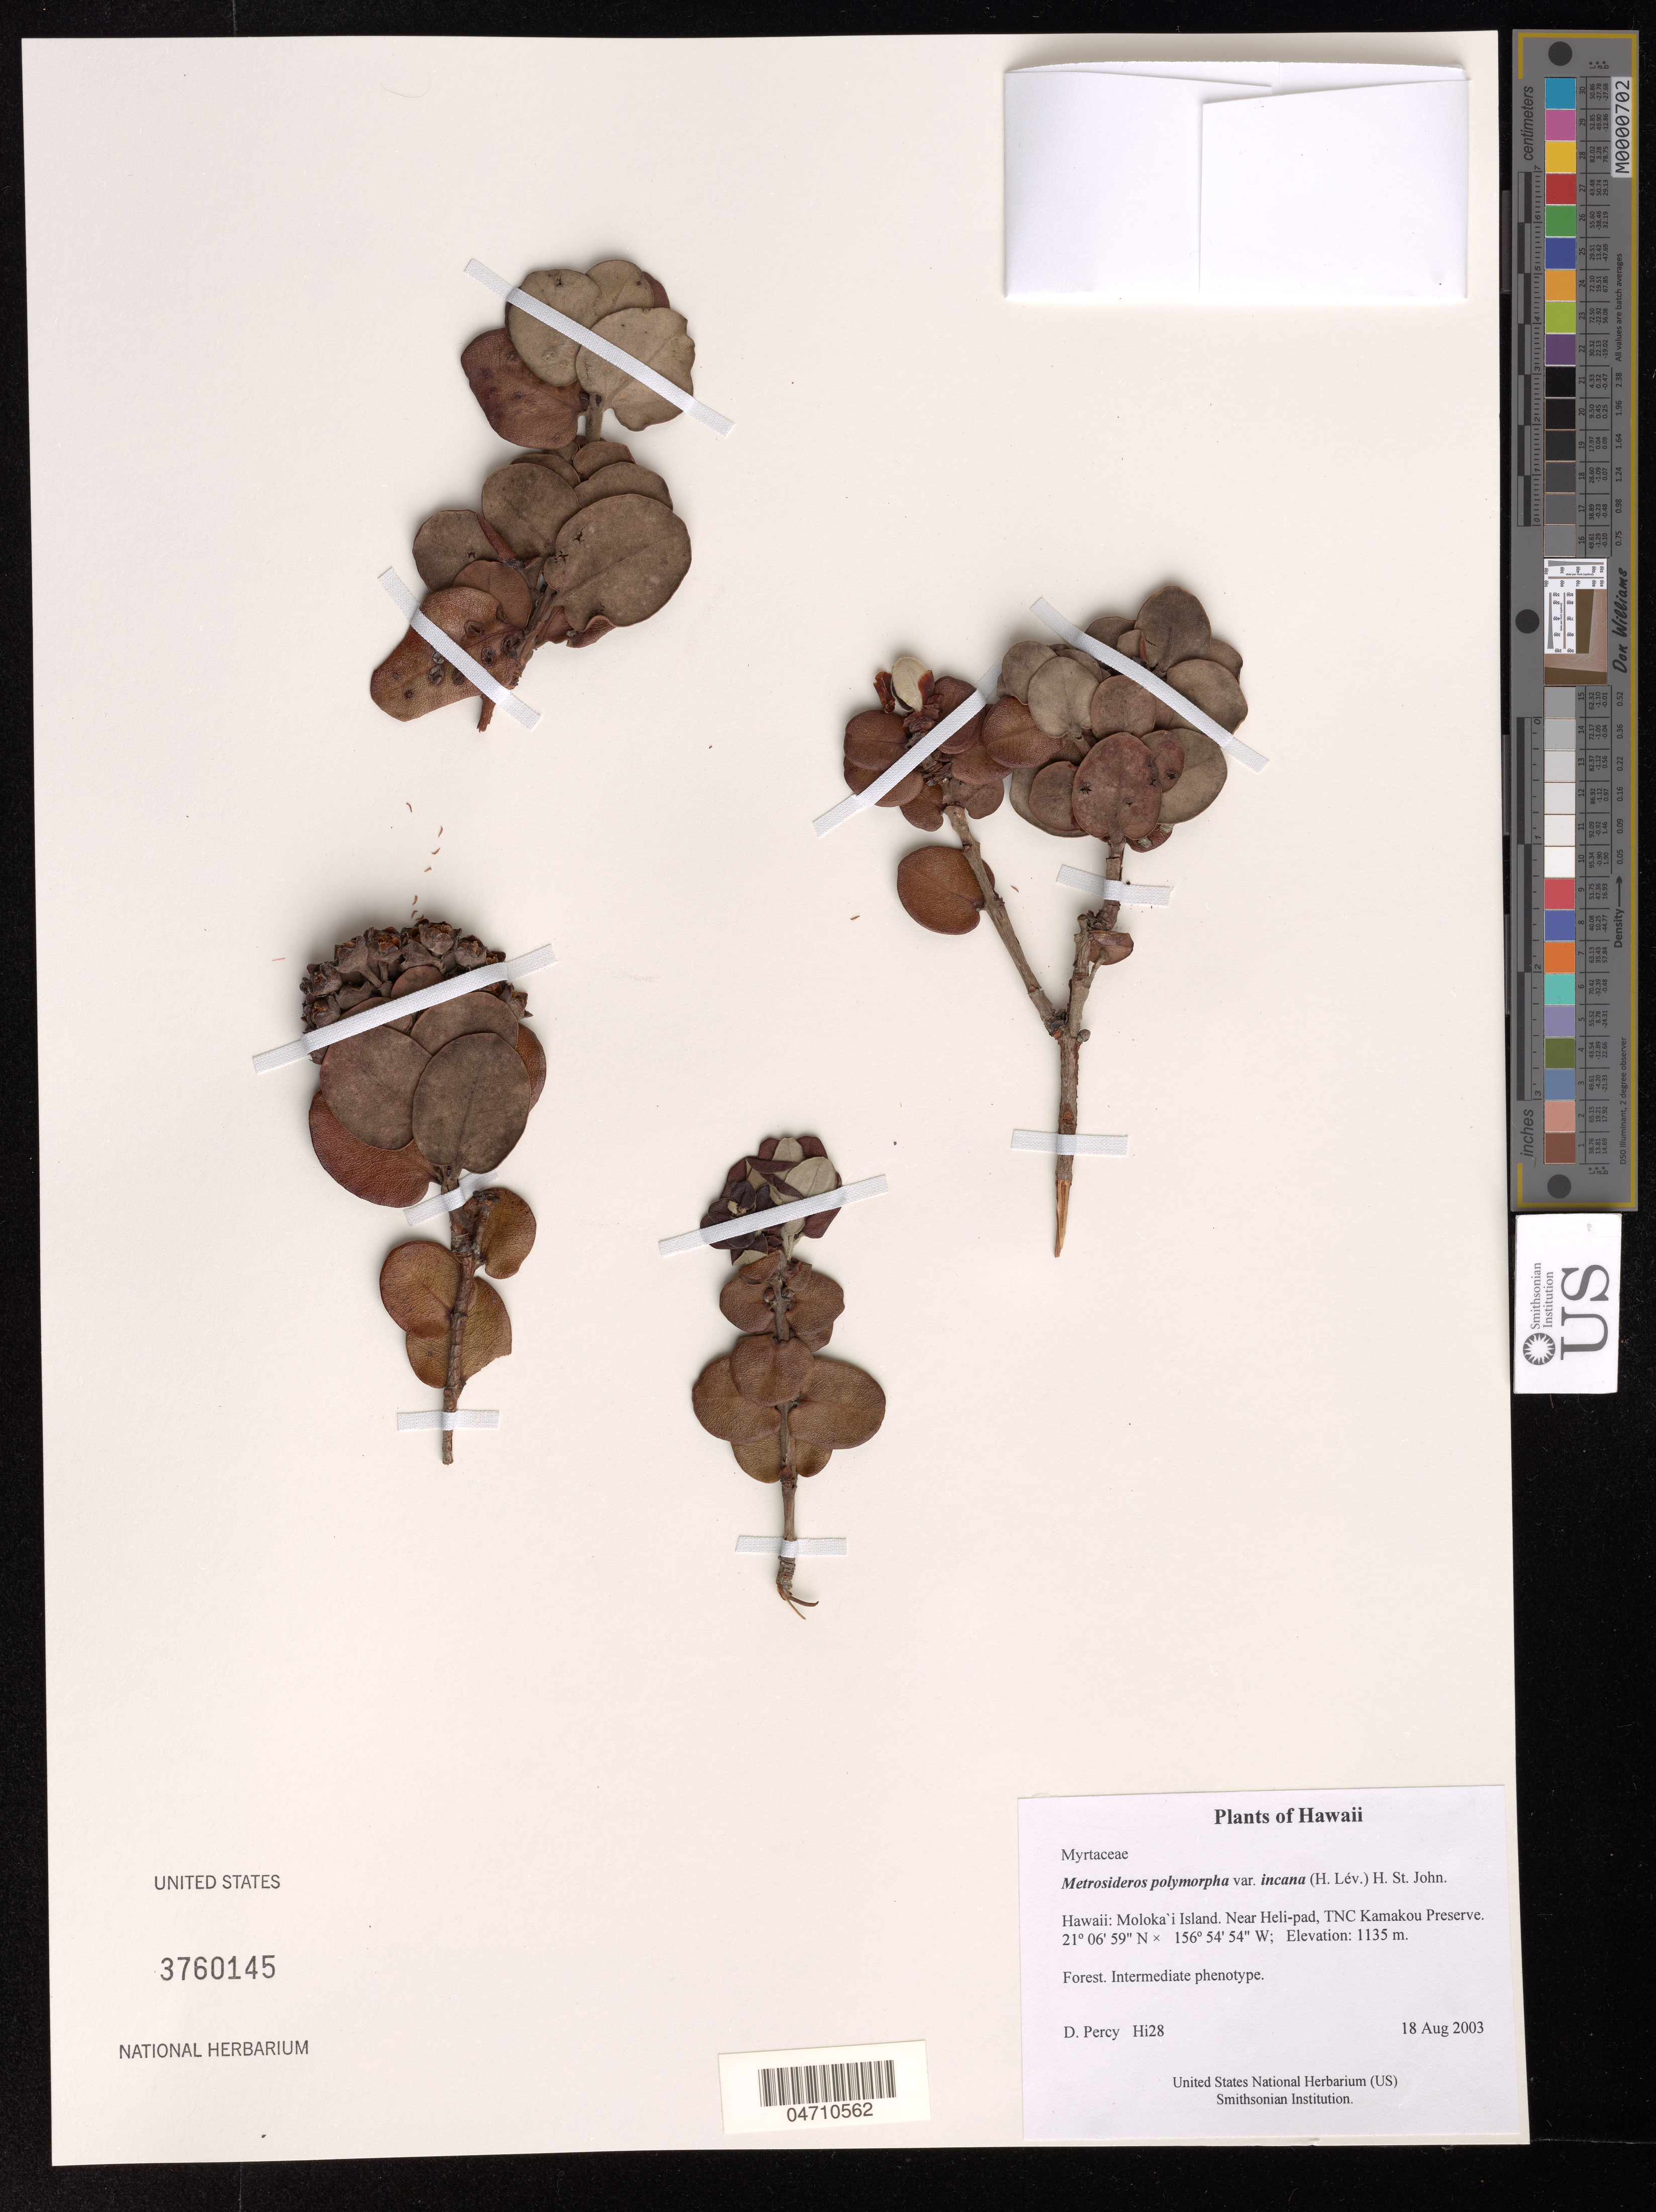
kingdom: Plantae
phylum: Tracheophyta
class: Magnoliopsida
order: Myrtales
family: Myrtaceae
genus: Metrosideros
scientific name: Metrosideros polymorpha var. incana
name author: H. St. John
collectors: D. Percy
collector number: Hi28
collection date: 2003-08-18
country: United States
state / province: Hawaii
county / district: Maui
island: Moloka'i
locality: Near Heli-pad, TNC Kamakou Preserve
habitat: Forest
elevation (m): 1135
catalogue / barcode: US 3760145